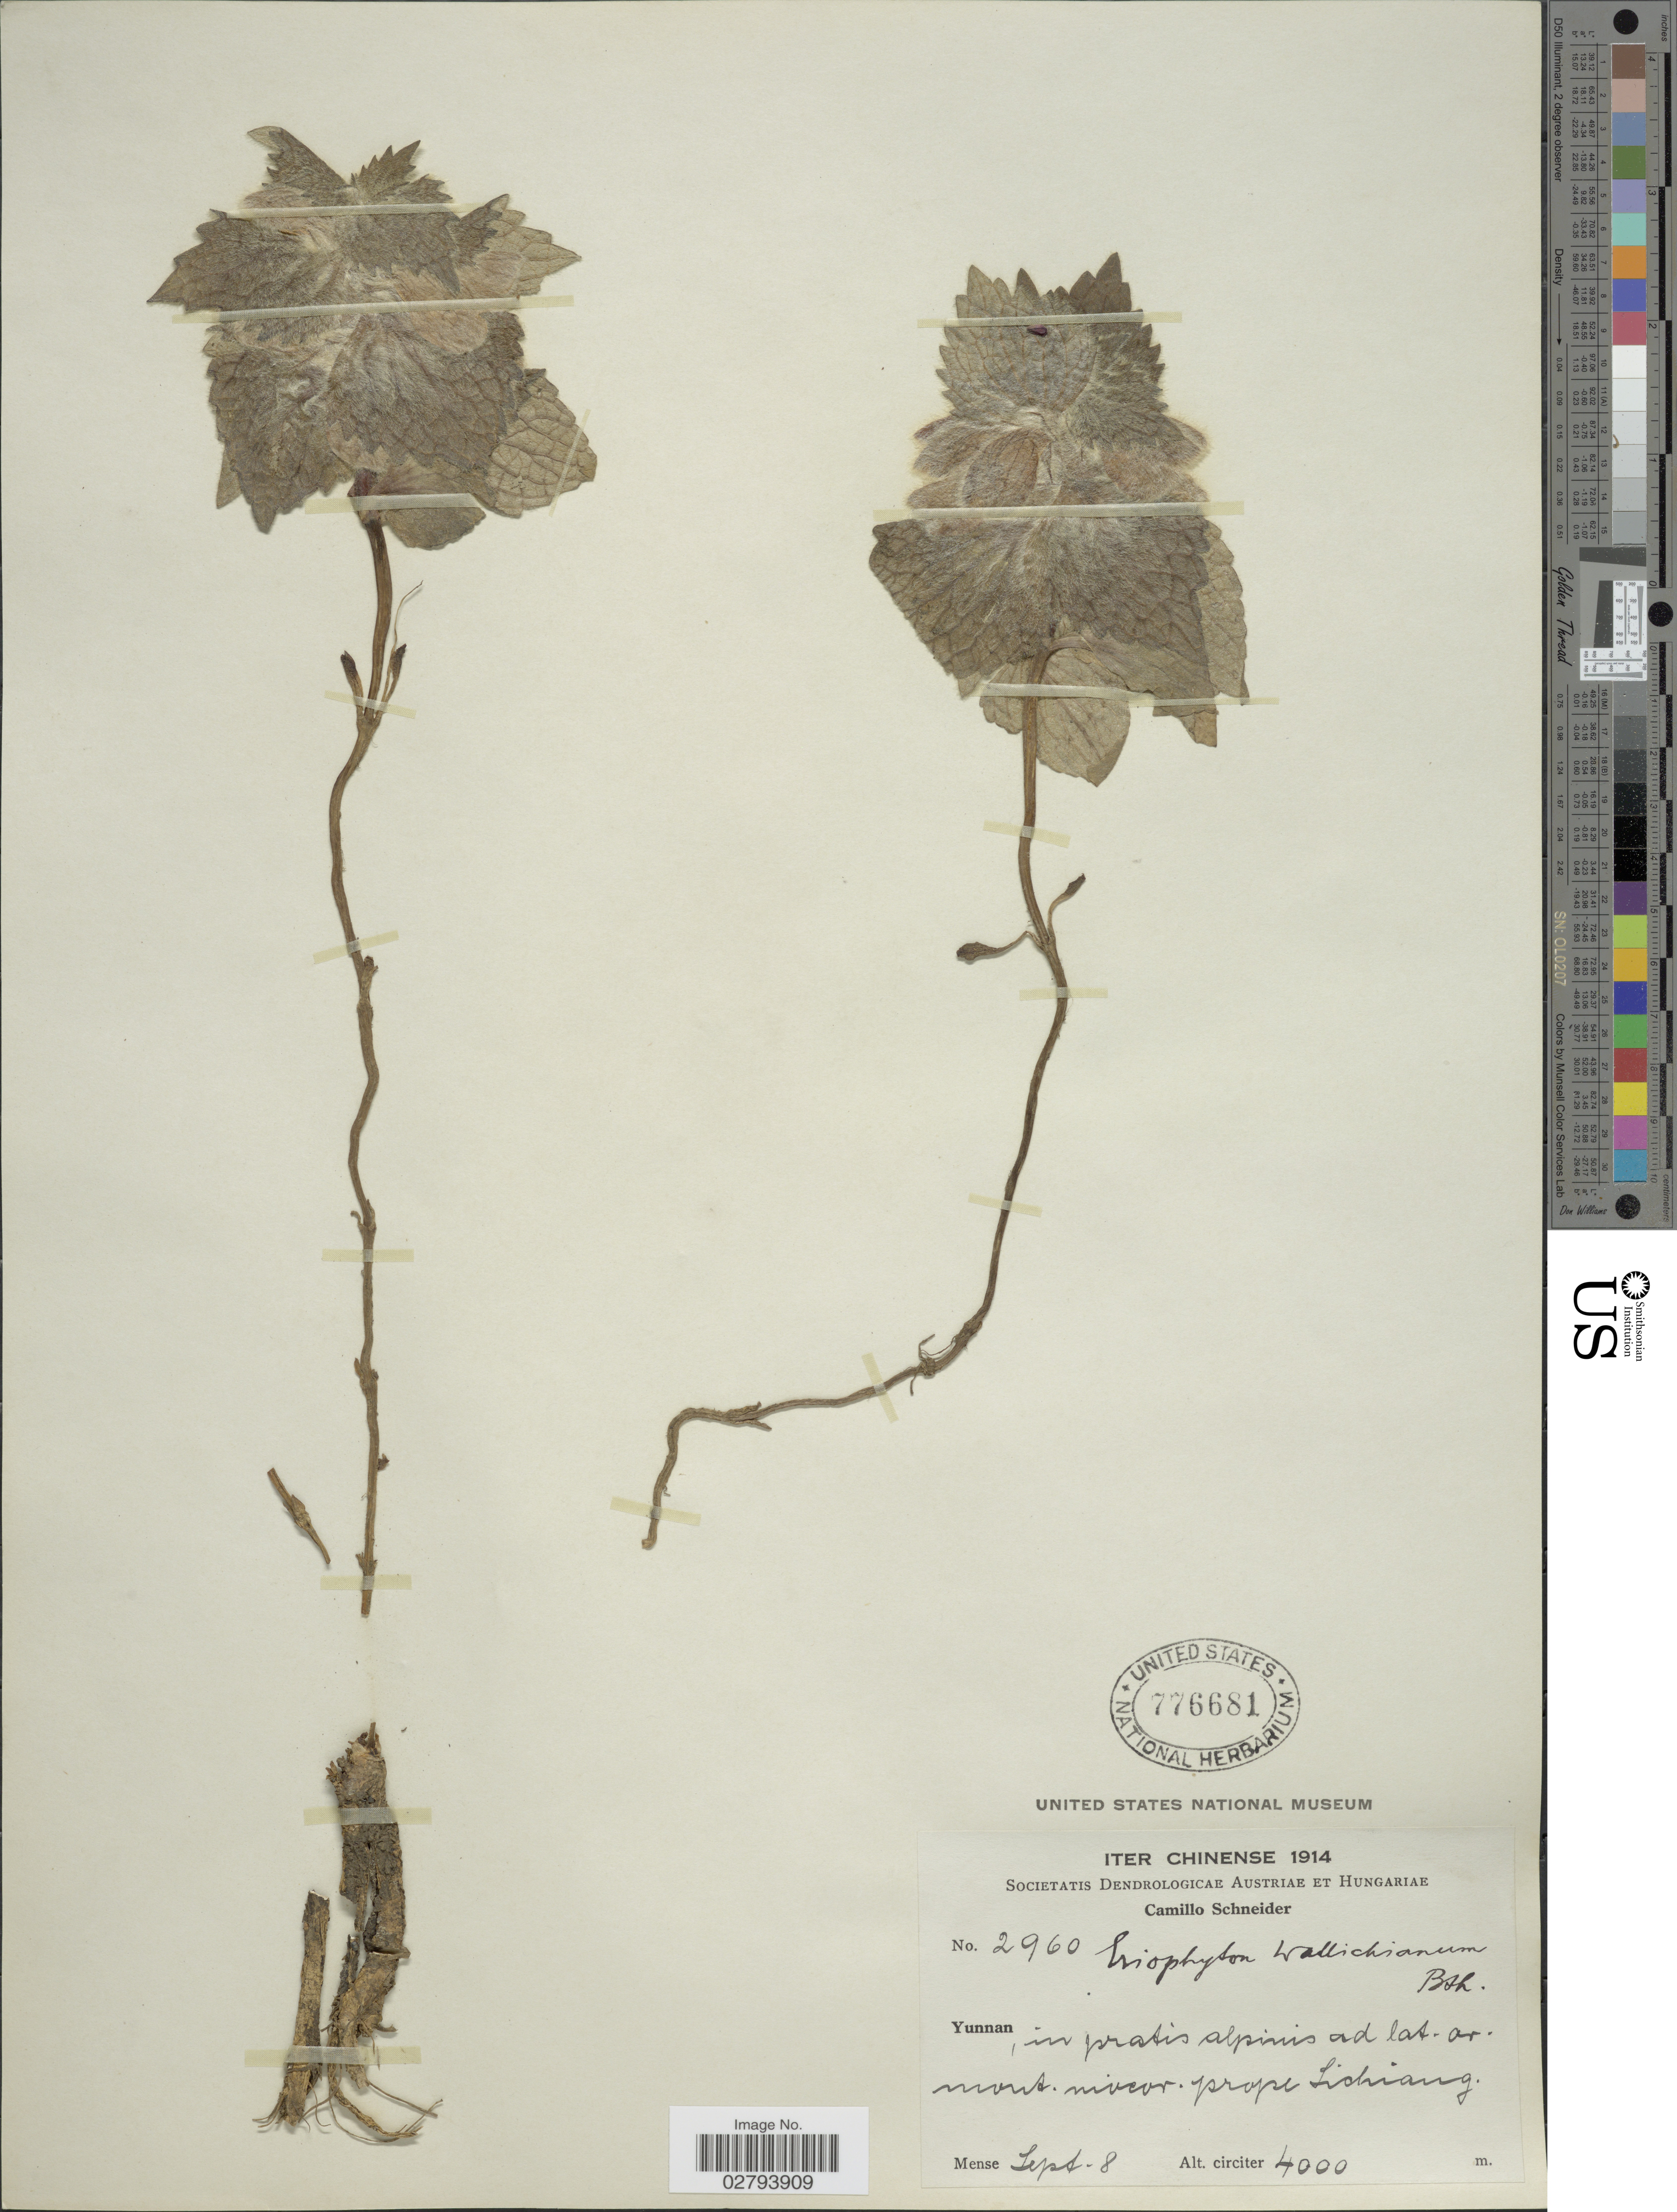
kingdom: Plantae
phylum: Tracheophyta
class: Magnoliopsida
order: Lamiales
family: Lamiaceae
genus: Eriophyton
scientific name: Eriophyton wallichianum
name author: Hook. f.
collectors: C. K. Schneider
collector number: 2960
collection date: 1914-09-08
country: China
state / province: Yunnan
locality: Yunnan, mont. micro. prope Lichiang.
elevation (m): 4000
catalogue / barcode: US 776681